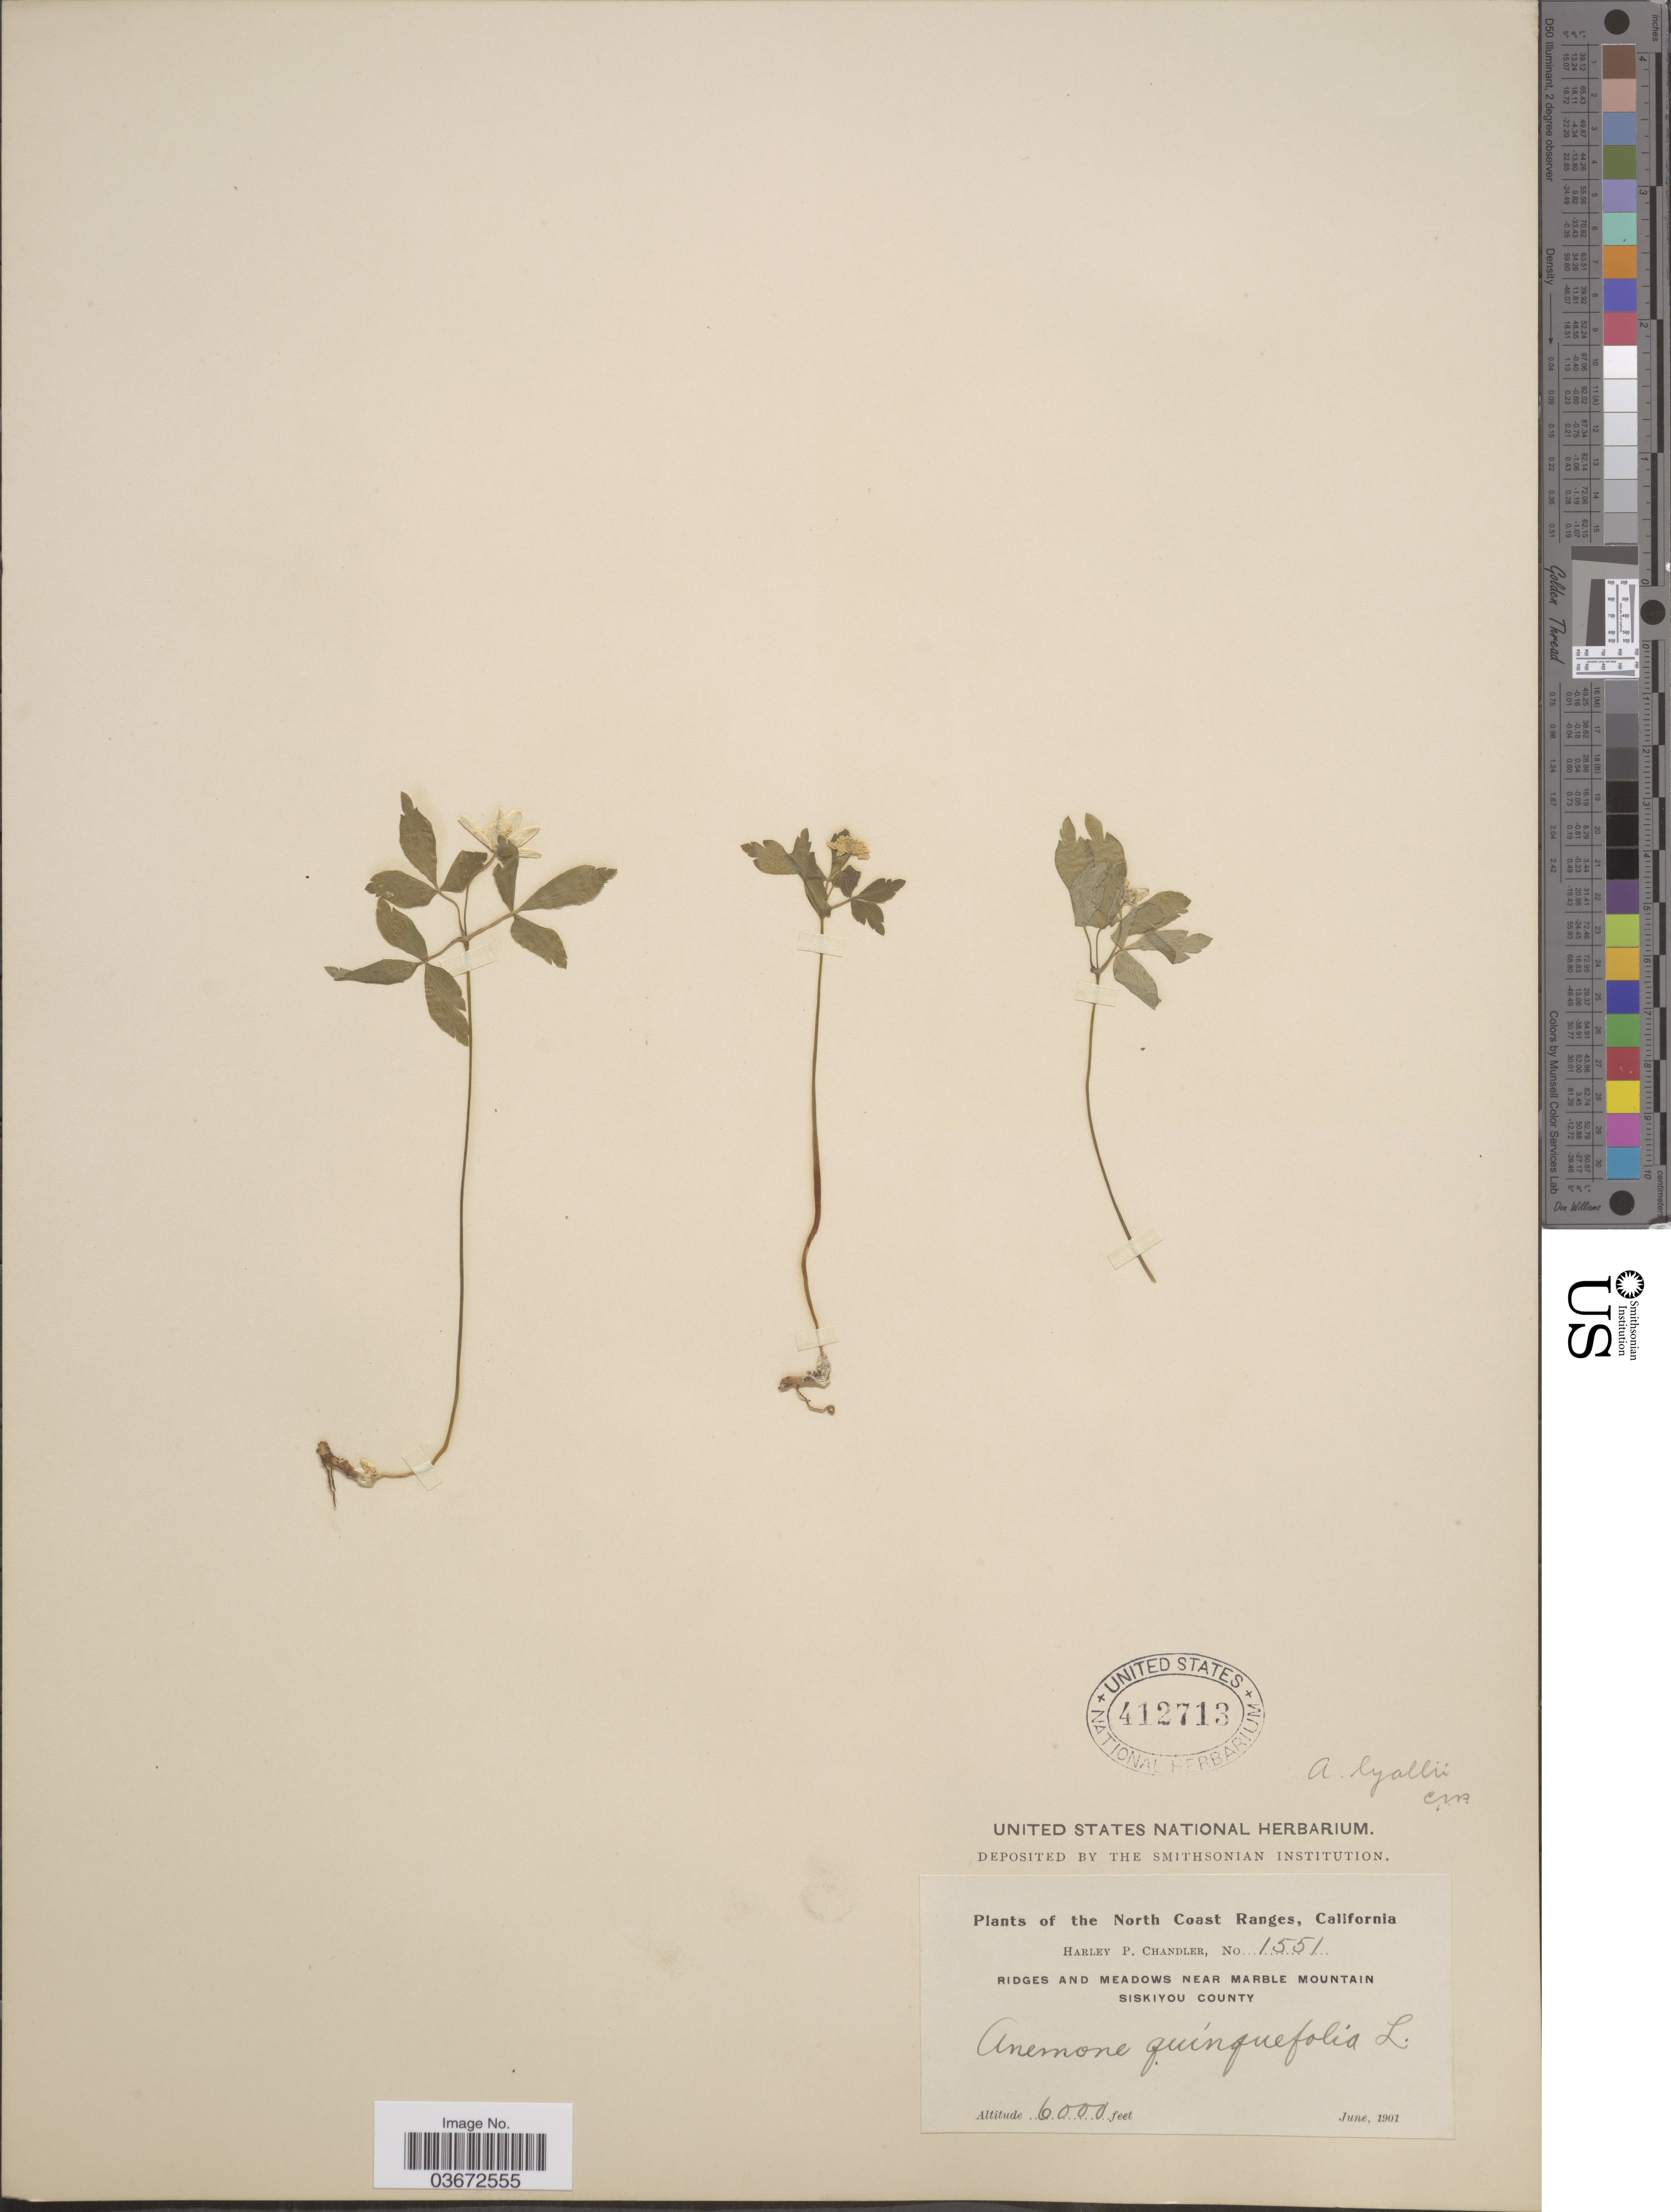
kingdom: Plantae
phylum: Tracheophyta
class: Magnoliopsida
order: Ranunculales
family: Ranunculaceae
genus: Anemone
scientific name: Anemone quinquefolia var. lyallii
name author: (L.) B.L. Rob.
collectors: H. Chandler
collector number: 1551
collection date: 1901-06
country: United States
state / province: California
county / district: Siskiyou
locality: North Coast Ranges. Ridges and Meadows near Marble Mountain, Siskiyou County.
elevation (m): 1829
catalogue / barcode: US 412713